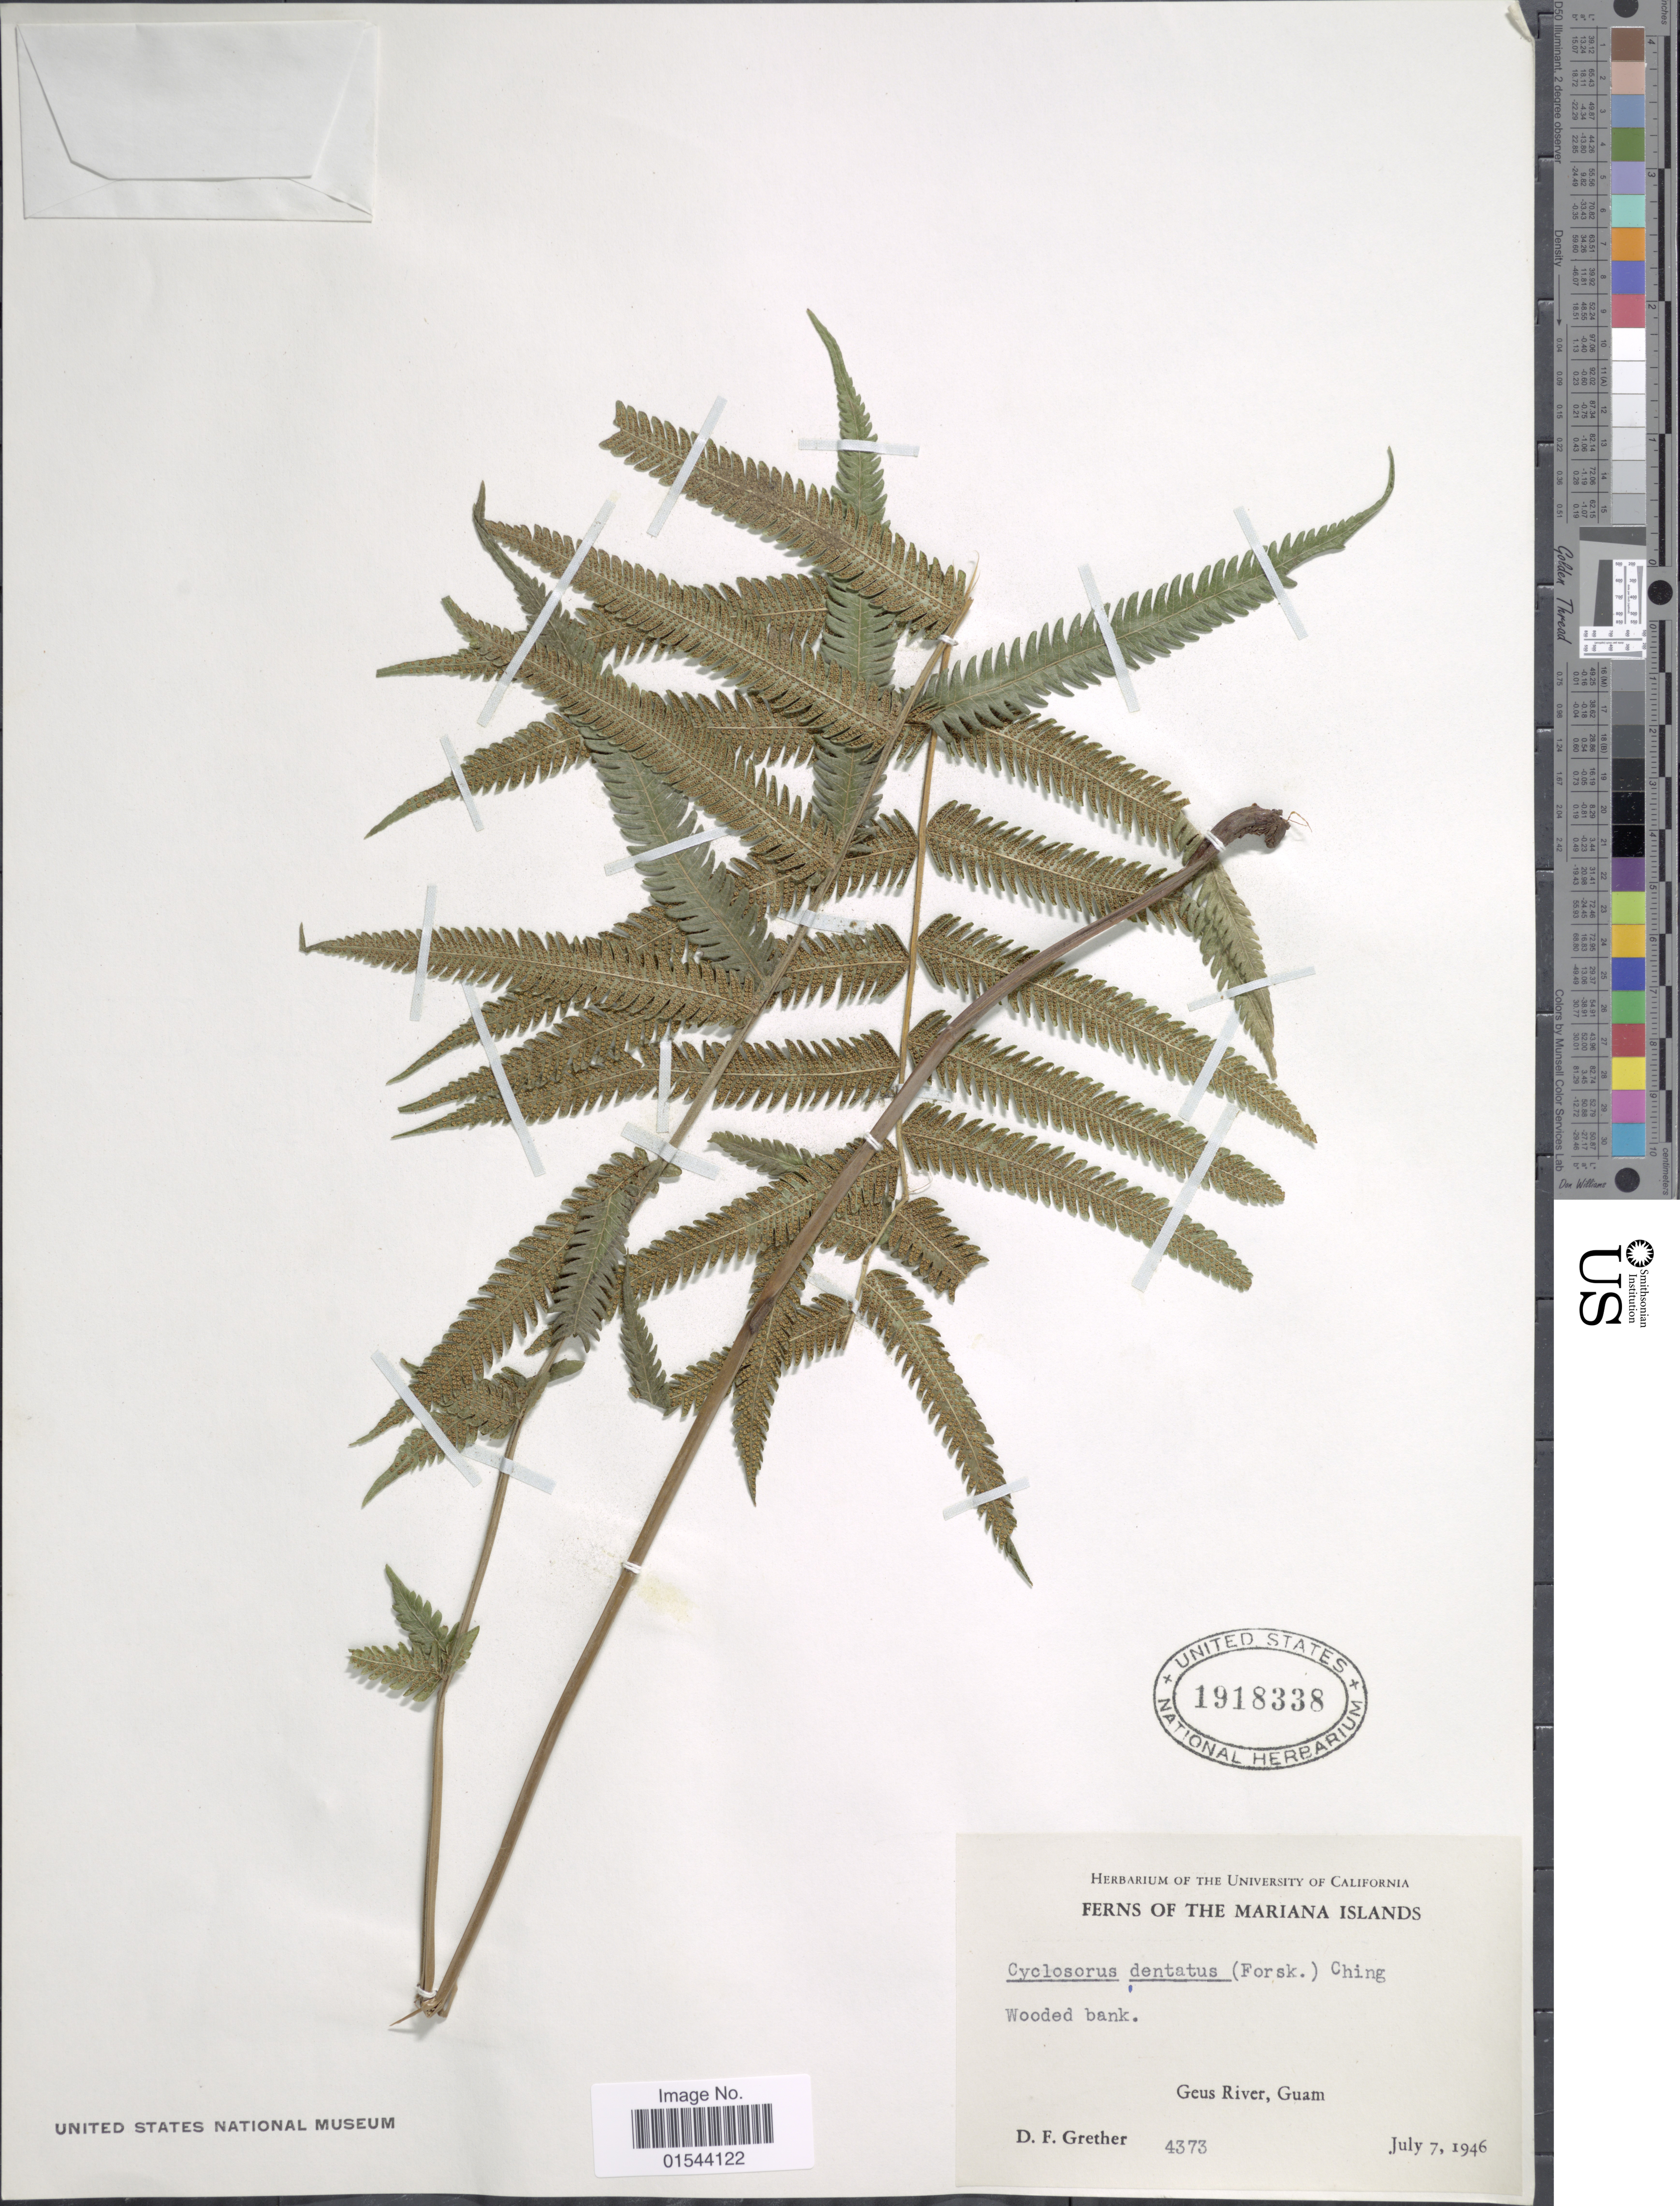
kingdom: Plantae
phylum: Tracheophyta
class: Polypodiopsida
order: Polypodiales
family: Thelypteridaceae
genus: Christella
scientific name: Christella dentata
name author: (Forssk.) Brownsey & Jermy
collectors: D. F. Grether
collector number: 4373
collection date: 1946-07-07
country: Guam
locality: The Mariana Islands. Wooded bank. Gues River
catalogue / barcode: US 1918338